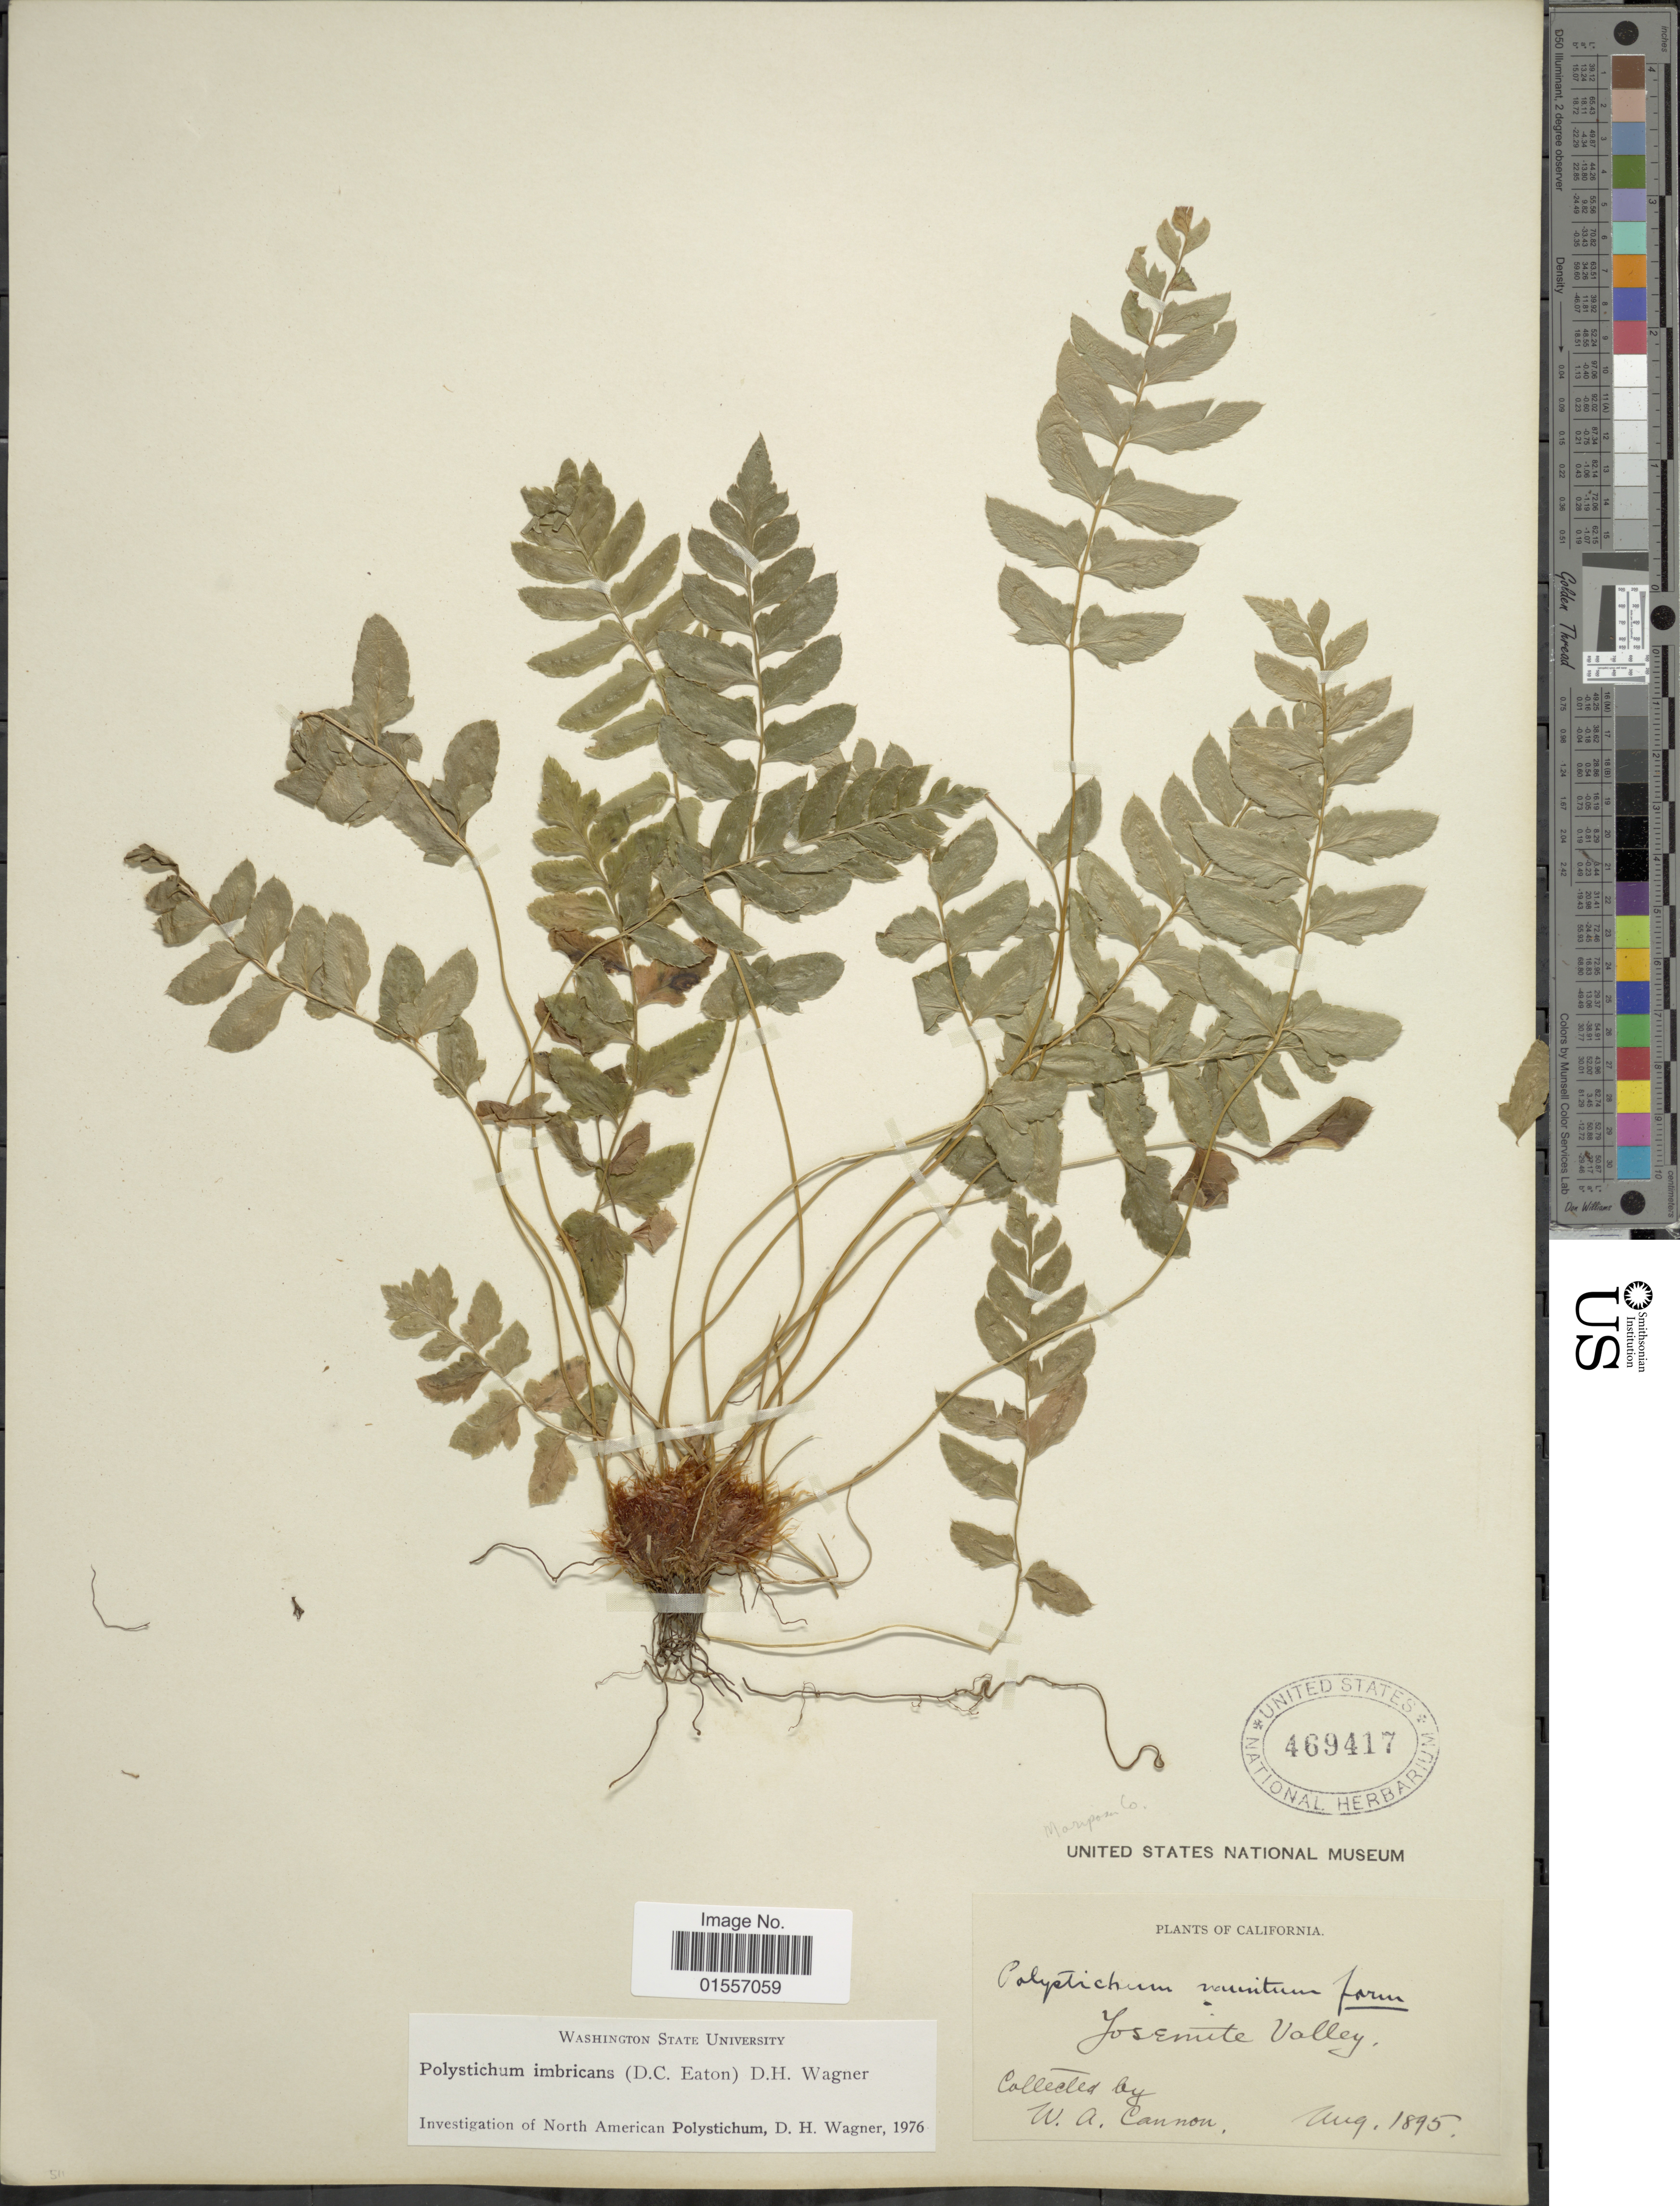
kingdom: Plantae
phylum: Tracheophyta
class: Polypodiopsida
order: Polypodiales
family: Dryopteridaceae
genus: Polystichum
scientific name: Polystichum imbricans subsp. imbricans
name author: (D.C. Eaton) D.H. Wagner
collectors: W. Cannon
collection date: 1895-08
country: United States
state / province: California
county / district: Mariposa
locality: Yosemite Valley.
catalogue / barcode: US 469417